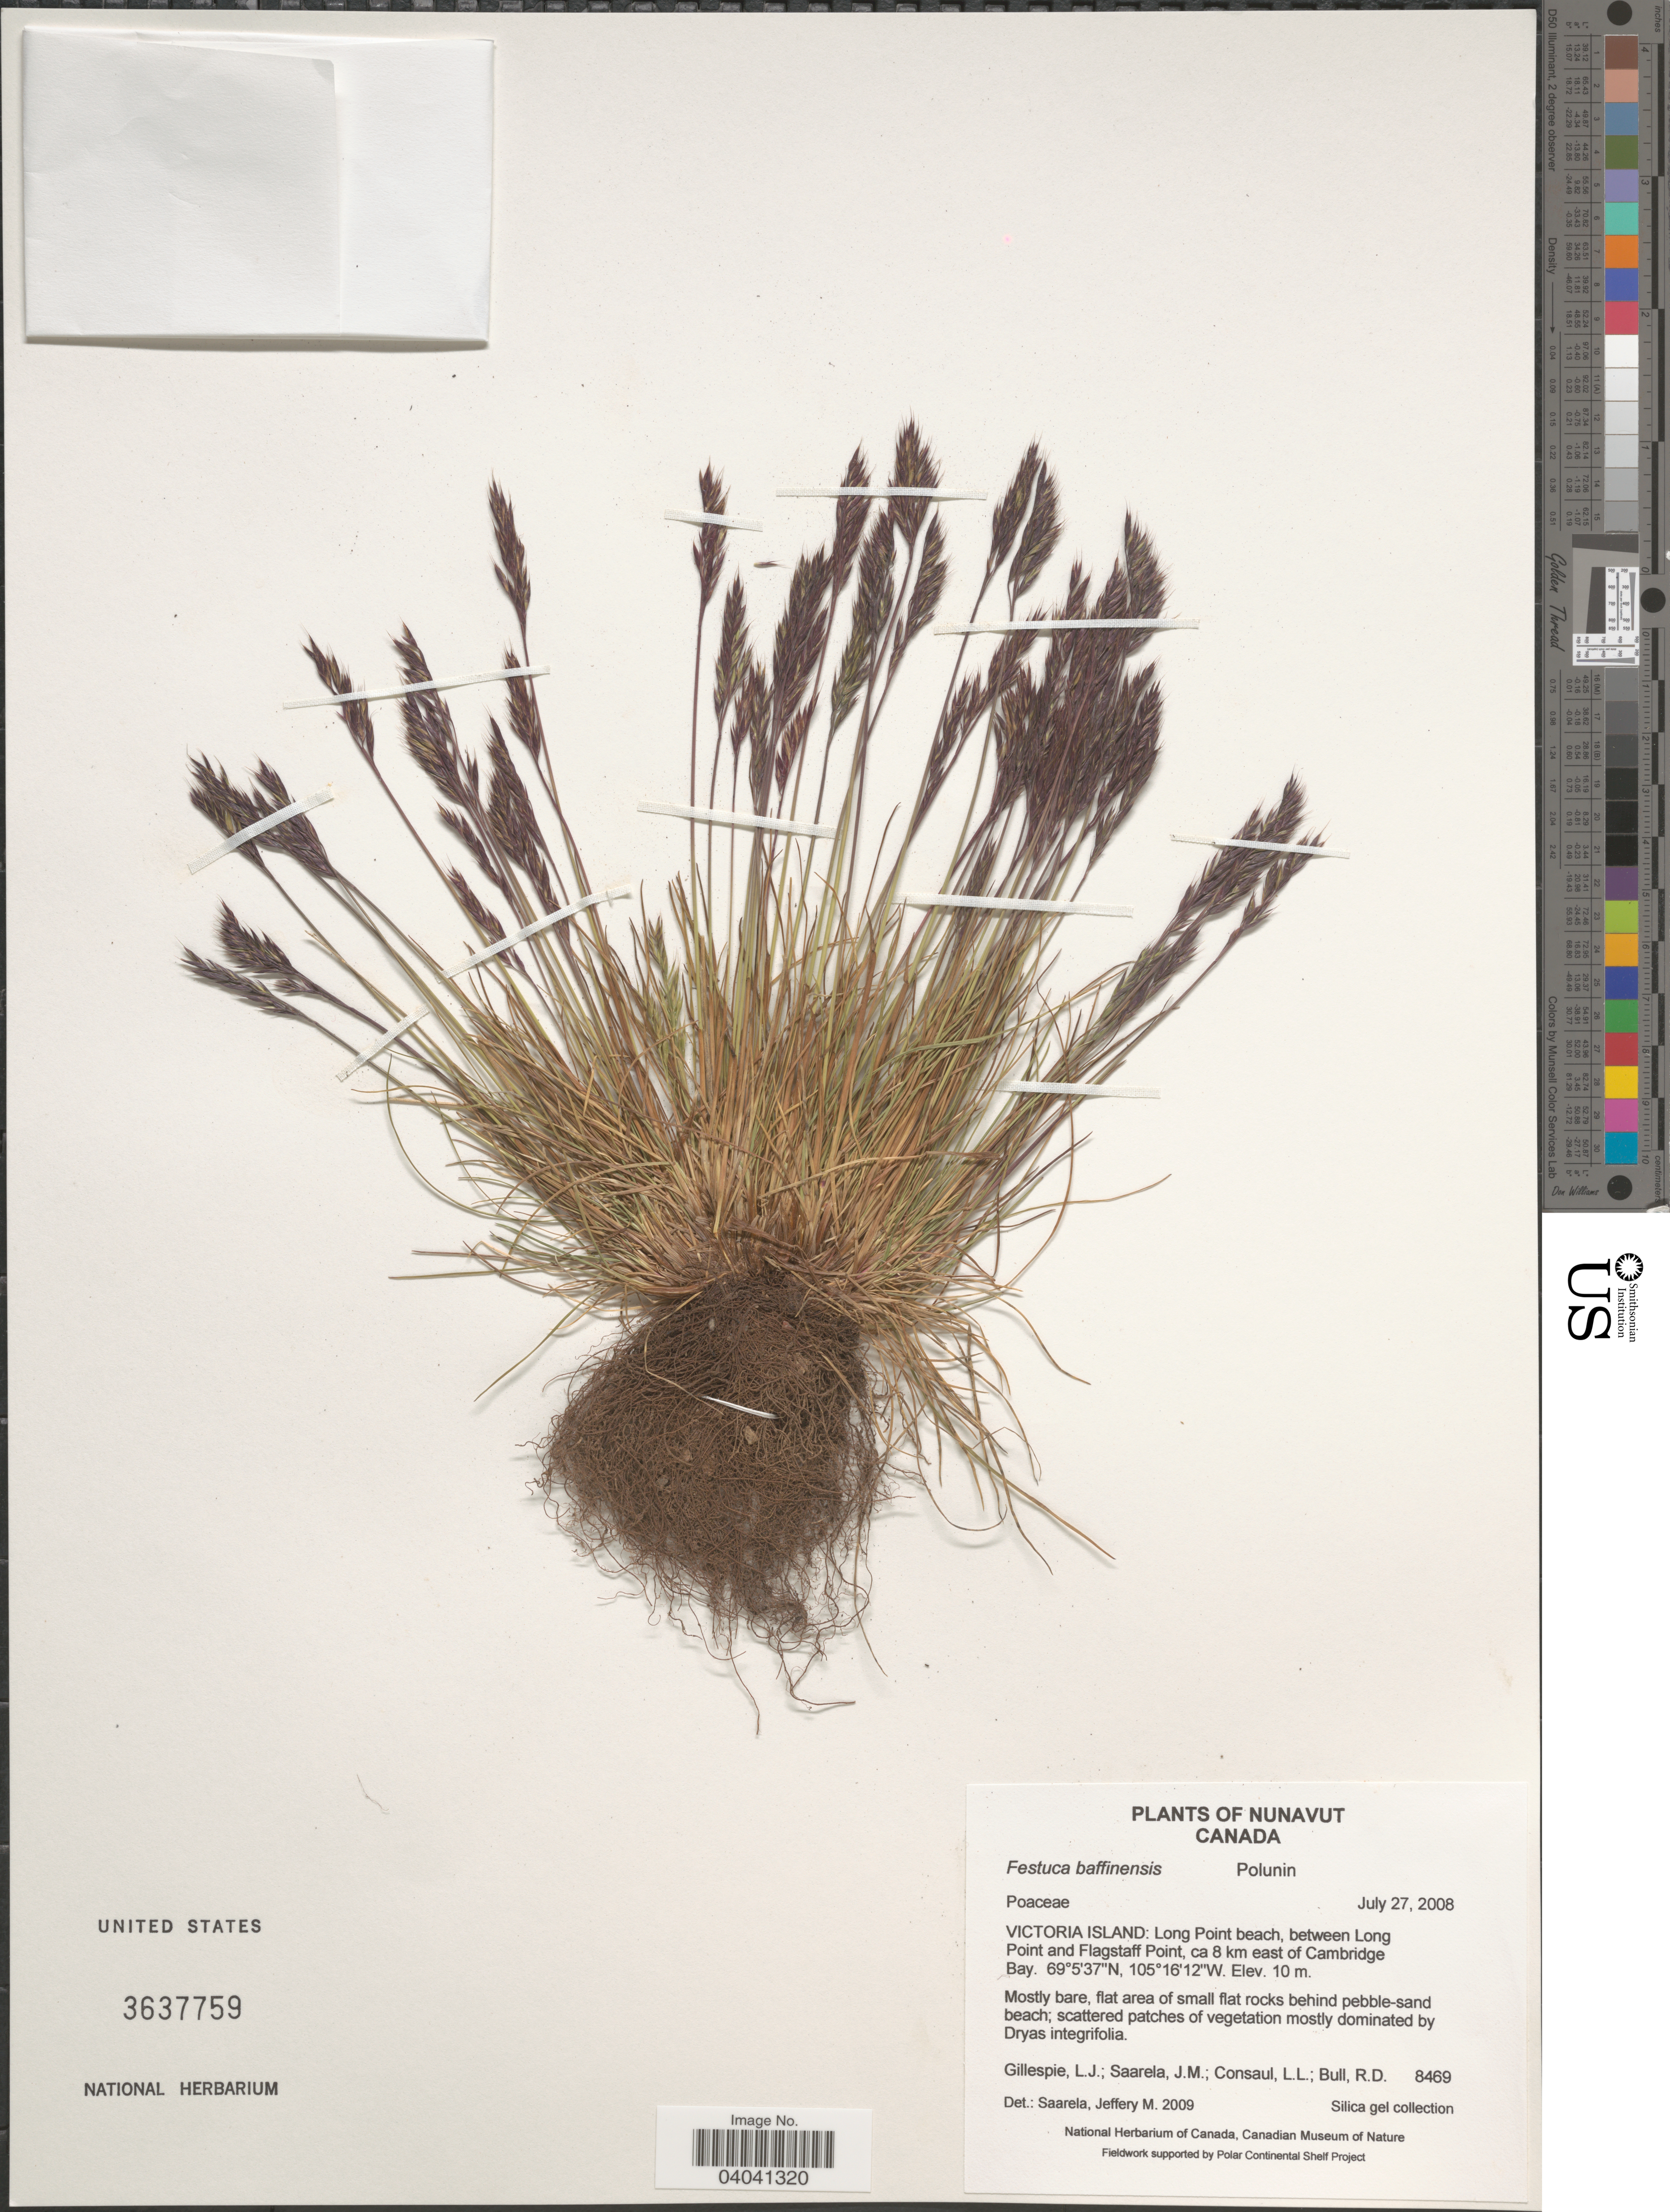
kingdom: Plantae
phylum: Tracheophyta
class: Liliopsida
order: Poales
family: Poaceae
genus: Festuca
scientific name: Festuca baffinensis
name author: Polunin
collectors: L. Gillespie, J. Saarela, L. Consaul & R. Bull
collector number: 8469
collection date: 2008-07-27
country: Canada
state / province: Nunavut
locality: Victoria Island: Long Point beach, between Long Point and Flagstaff Point, ca 8 km east of Cambridge Bay.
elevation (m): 10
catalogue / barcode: US 3637759